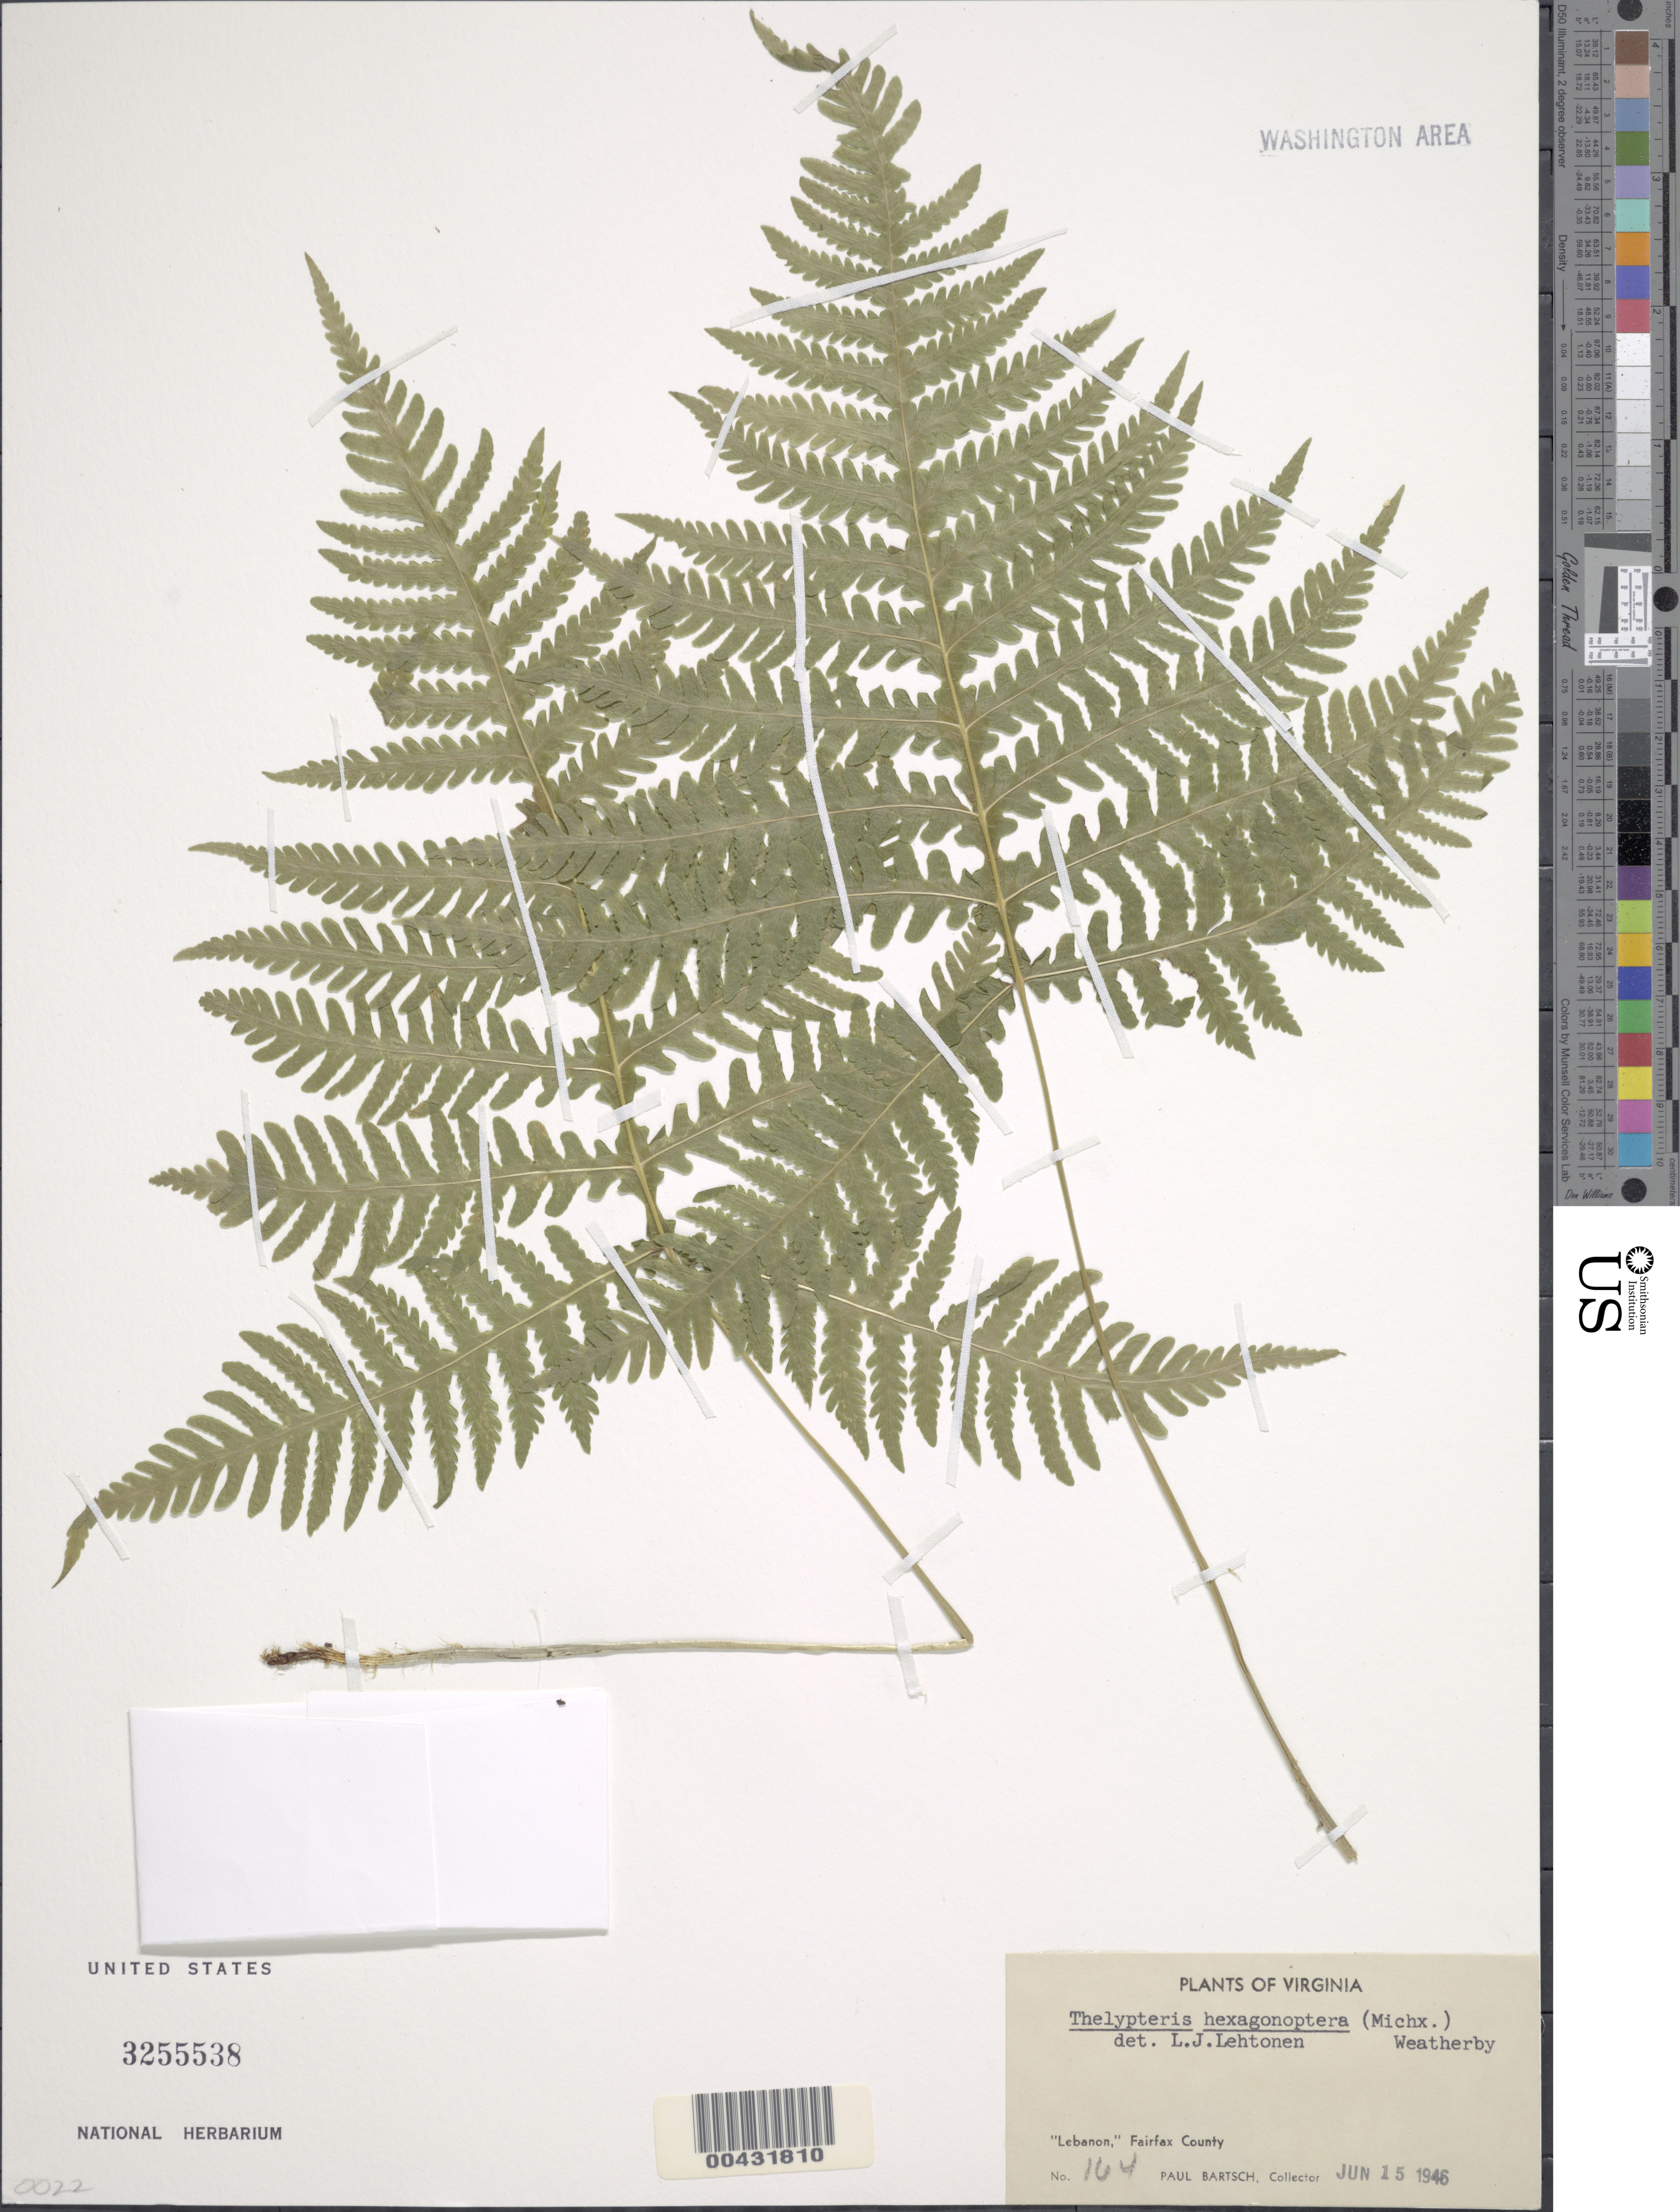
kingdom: Plantae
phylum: Tracheophyta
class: Polypodiopsida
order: Polypodiales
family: Thelypteridaceae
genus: Phegopteris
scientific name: Phegopteris hexagonoptera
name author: (Michx.) Fée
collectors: P. Bartsch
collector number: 164.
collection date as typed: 15 Jun 1946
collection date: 1946-06-15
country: United States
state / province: Virginia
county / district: Fairfax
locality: Lebanon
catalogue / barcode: US 3255538